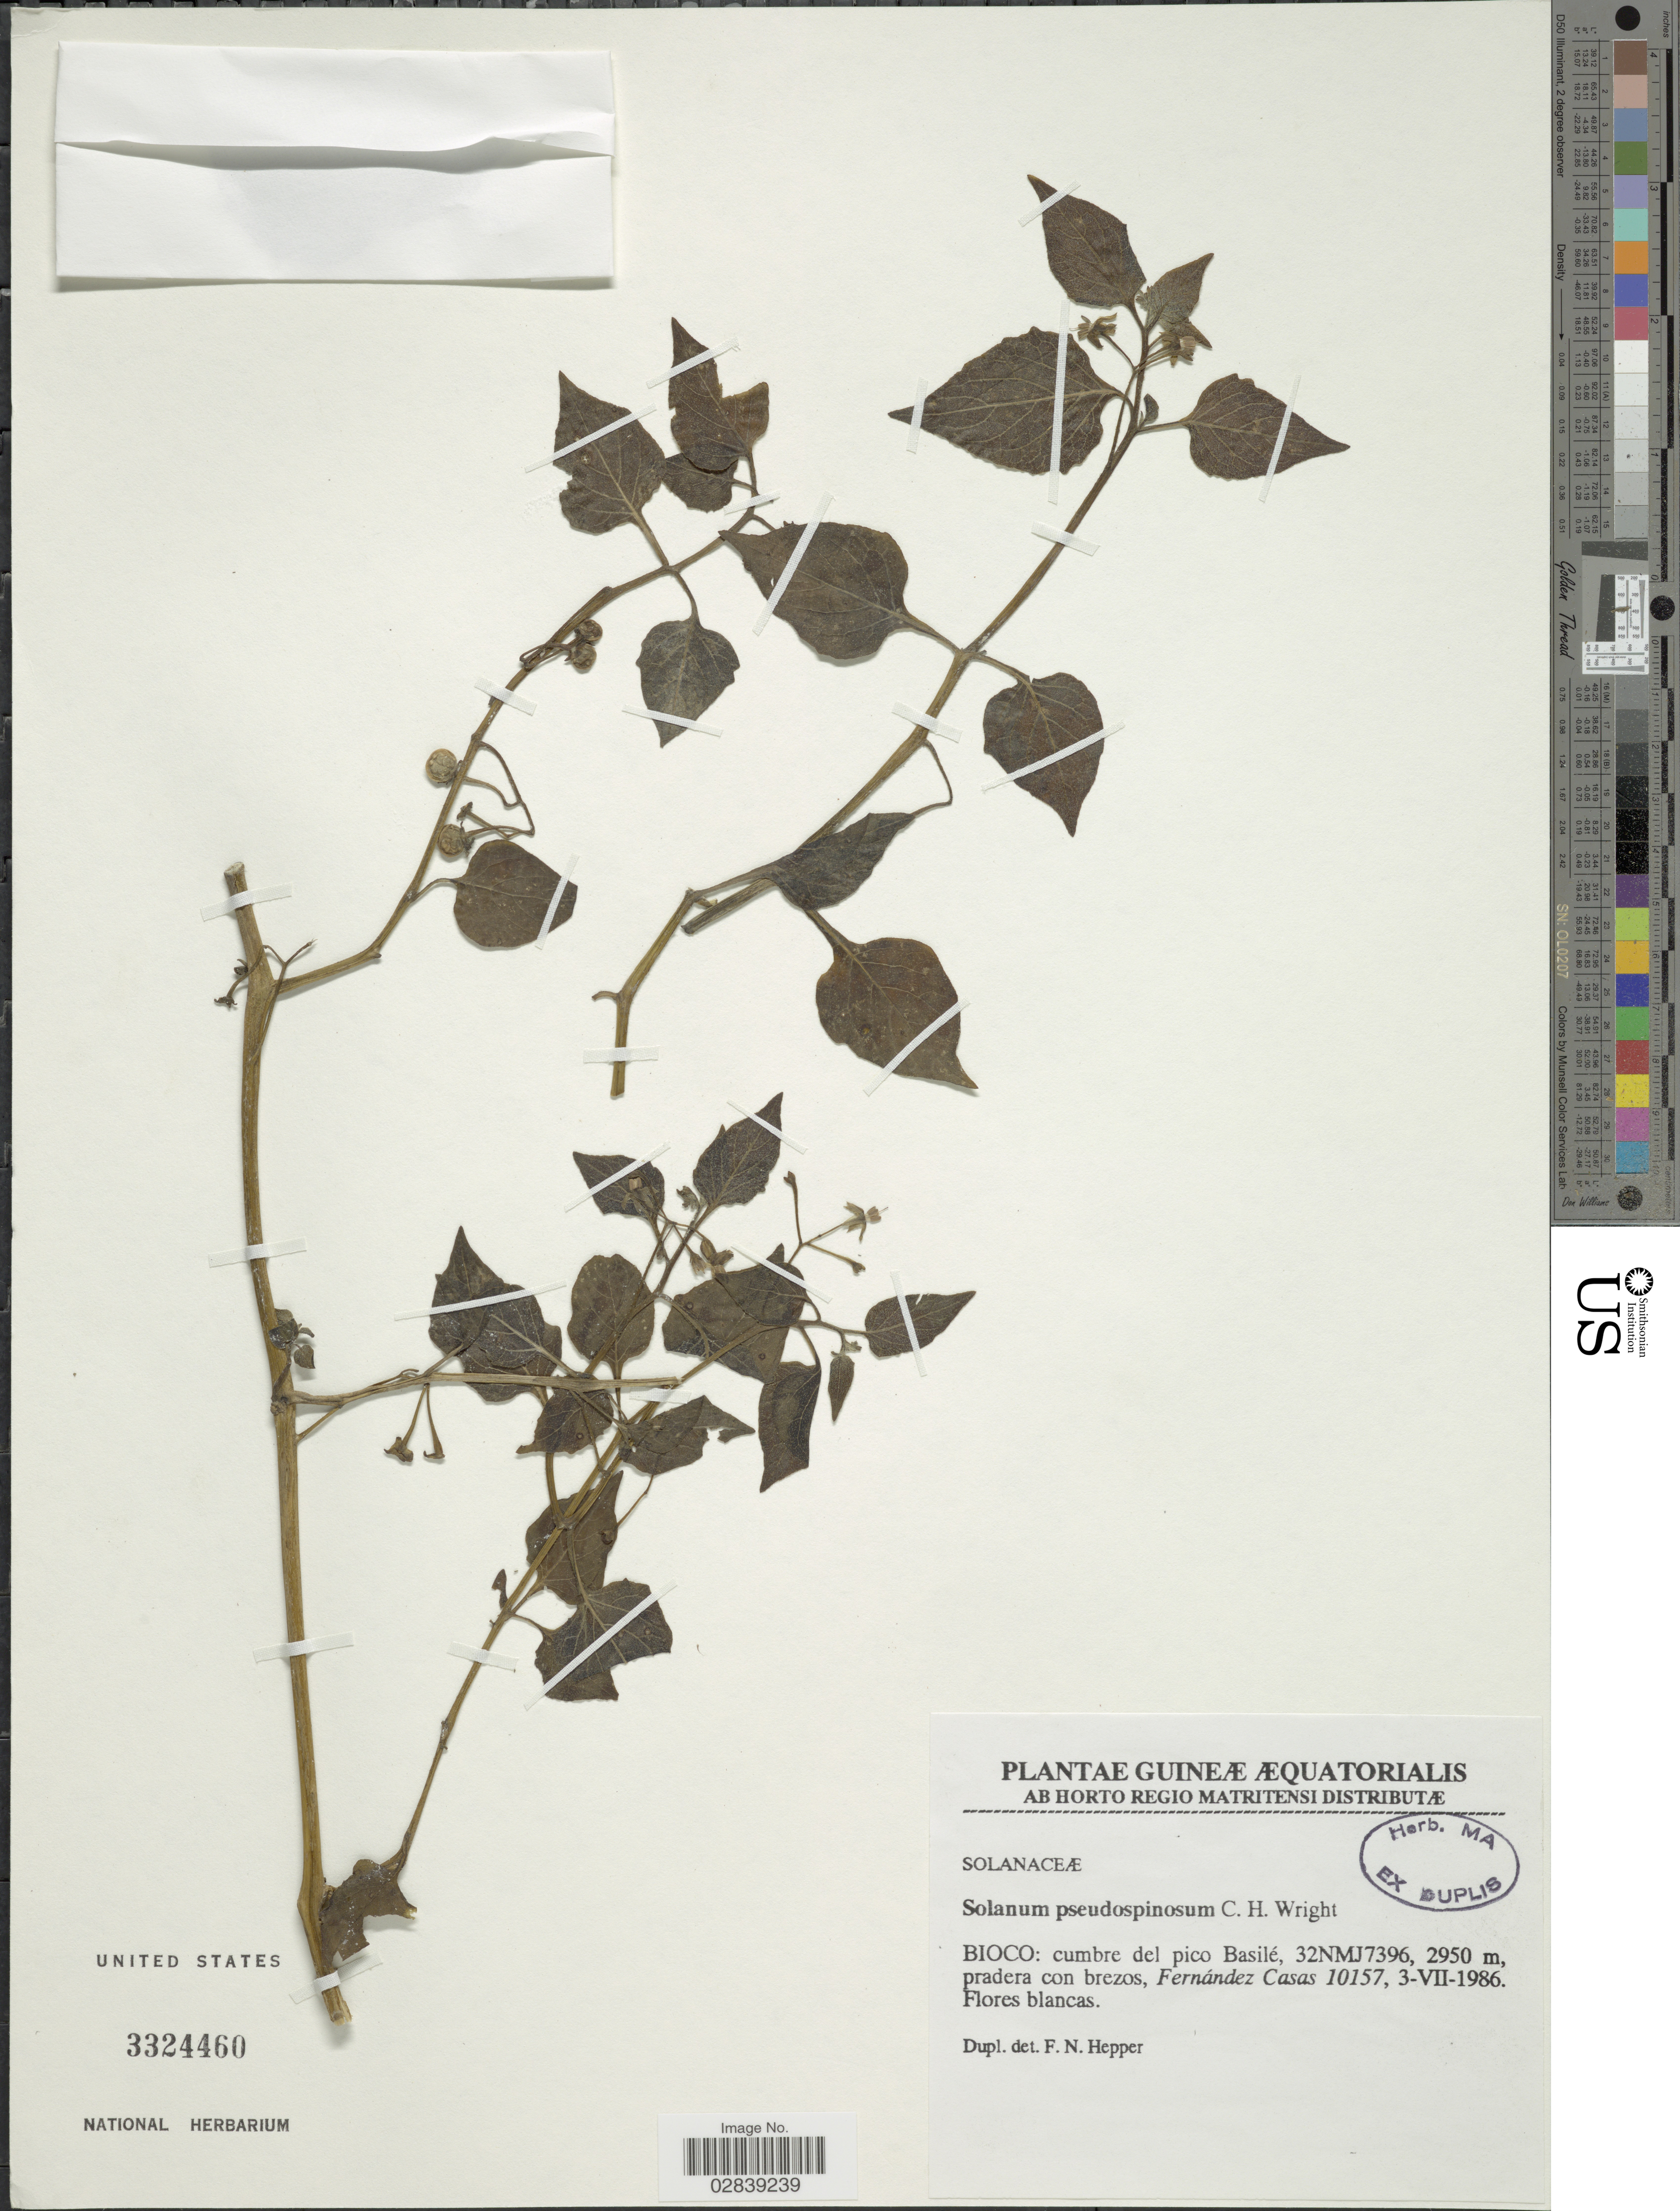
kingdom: Plantae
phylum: Tracheophyta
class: Magnoliopsida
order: Solanales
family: Solanaceae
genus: Solanum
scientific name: Solanum pseudospinosum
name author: C.H. Wright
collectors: F. Casas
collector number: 10157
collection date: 1986-07-03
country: Equatorial Guinea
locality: Guineæ Æquatorialis, Bioco: cumbre del pico Basilé, 32NMJ7396.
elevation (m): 2950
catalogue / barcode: US 3324460